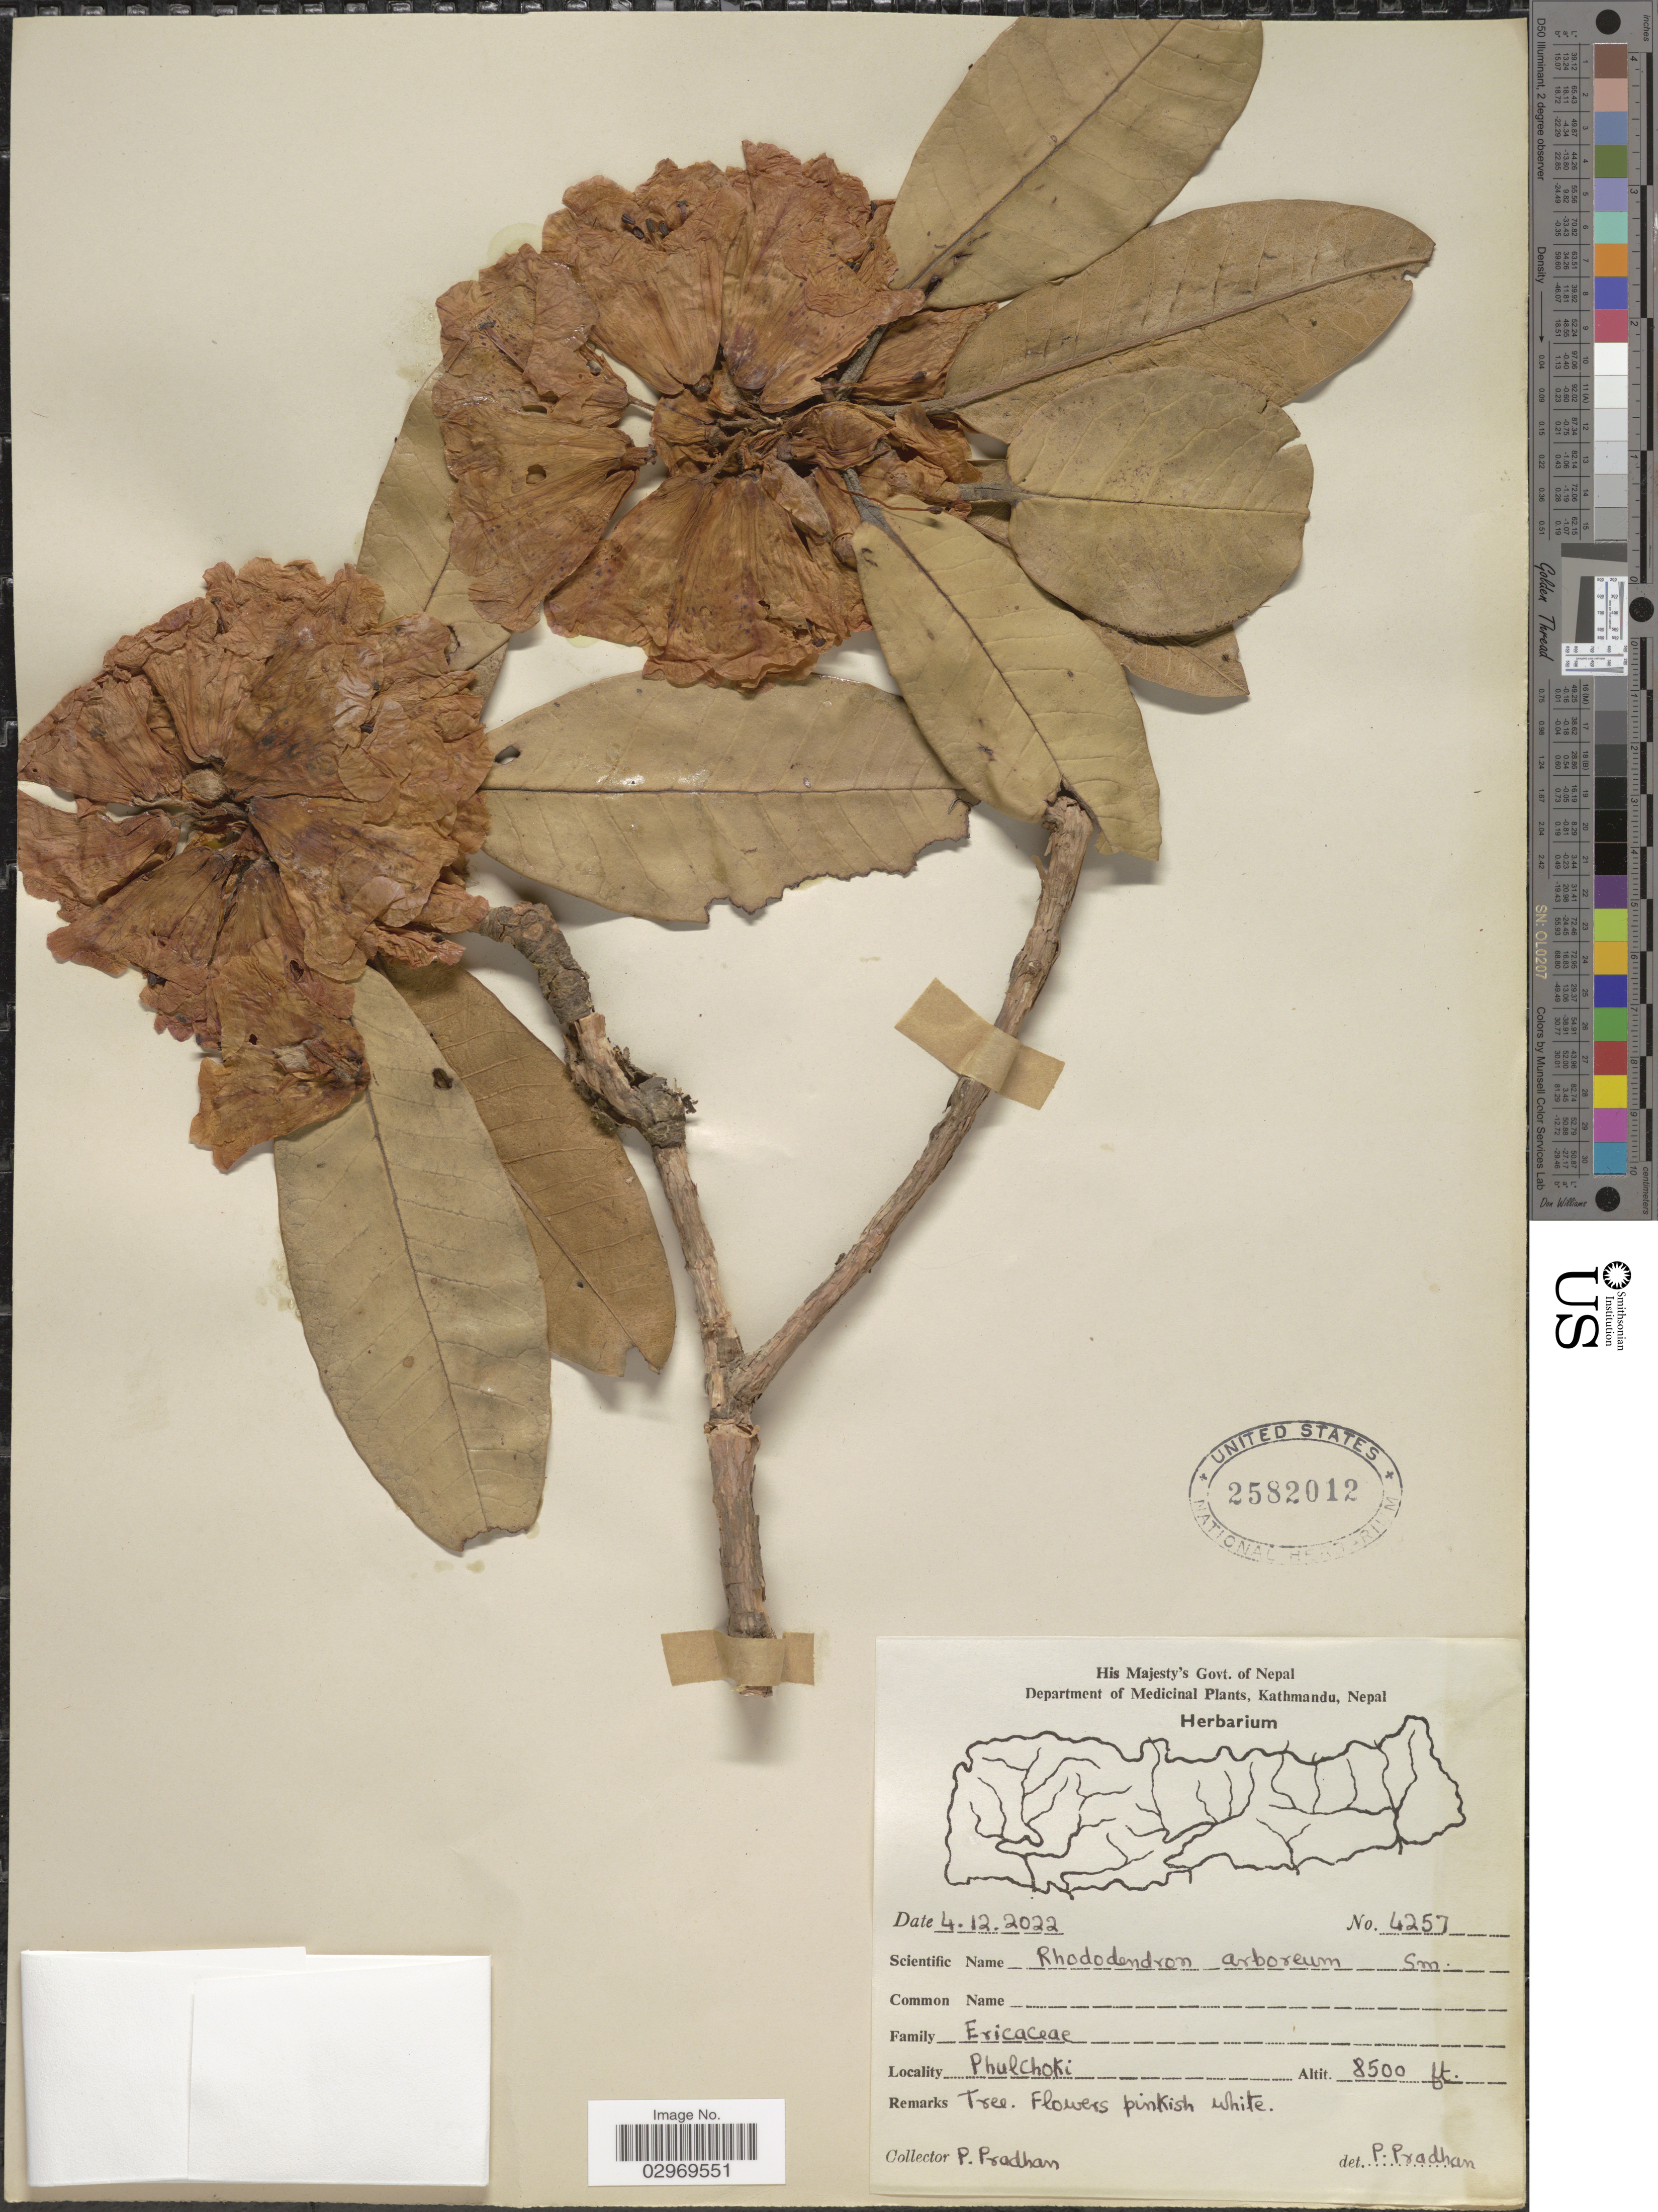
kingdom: Plantae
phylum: Tracheophyta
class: Magnoliopsida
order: Ericales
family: Ericaceae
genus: Rhododendron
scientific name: Rhododendron arboreum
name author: Sm.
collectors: P. Pradhan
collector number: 4257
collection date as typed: Transcribed d/m/y: 4/12/2022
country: Nepal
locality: Phulchoki.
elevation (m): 2591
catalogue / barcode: US 2582012